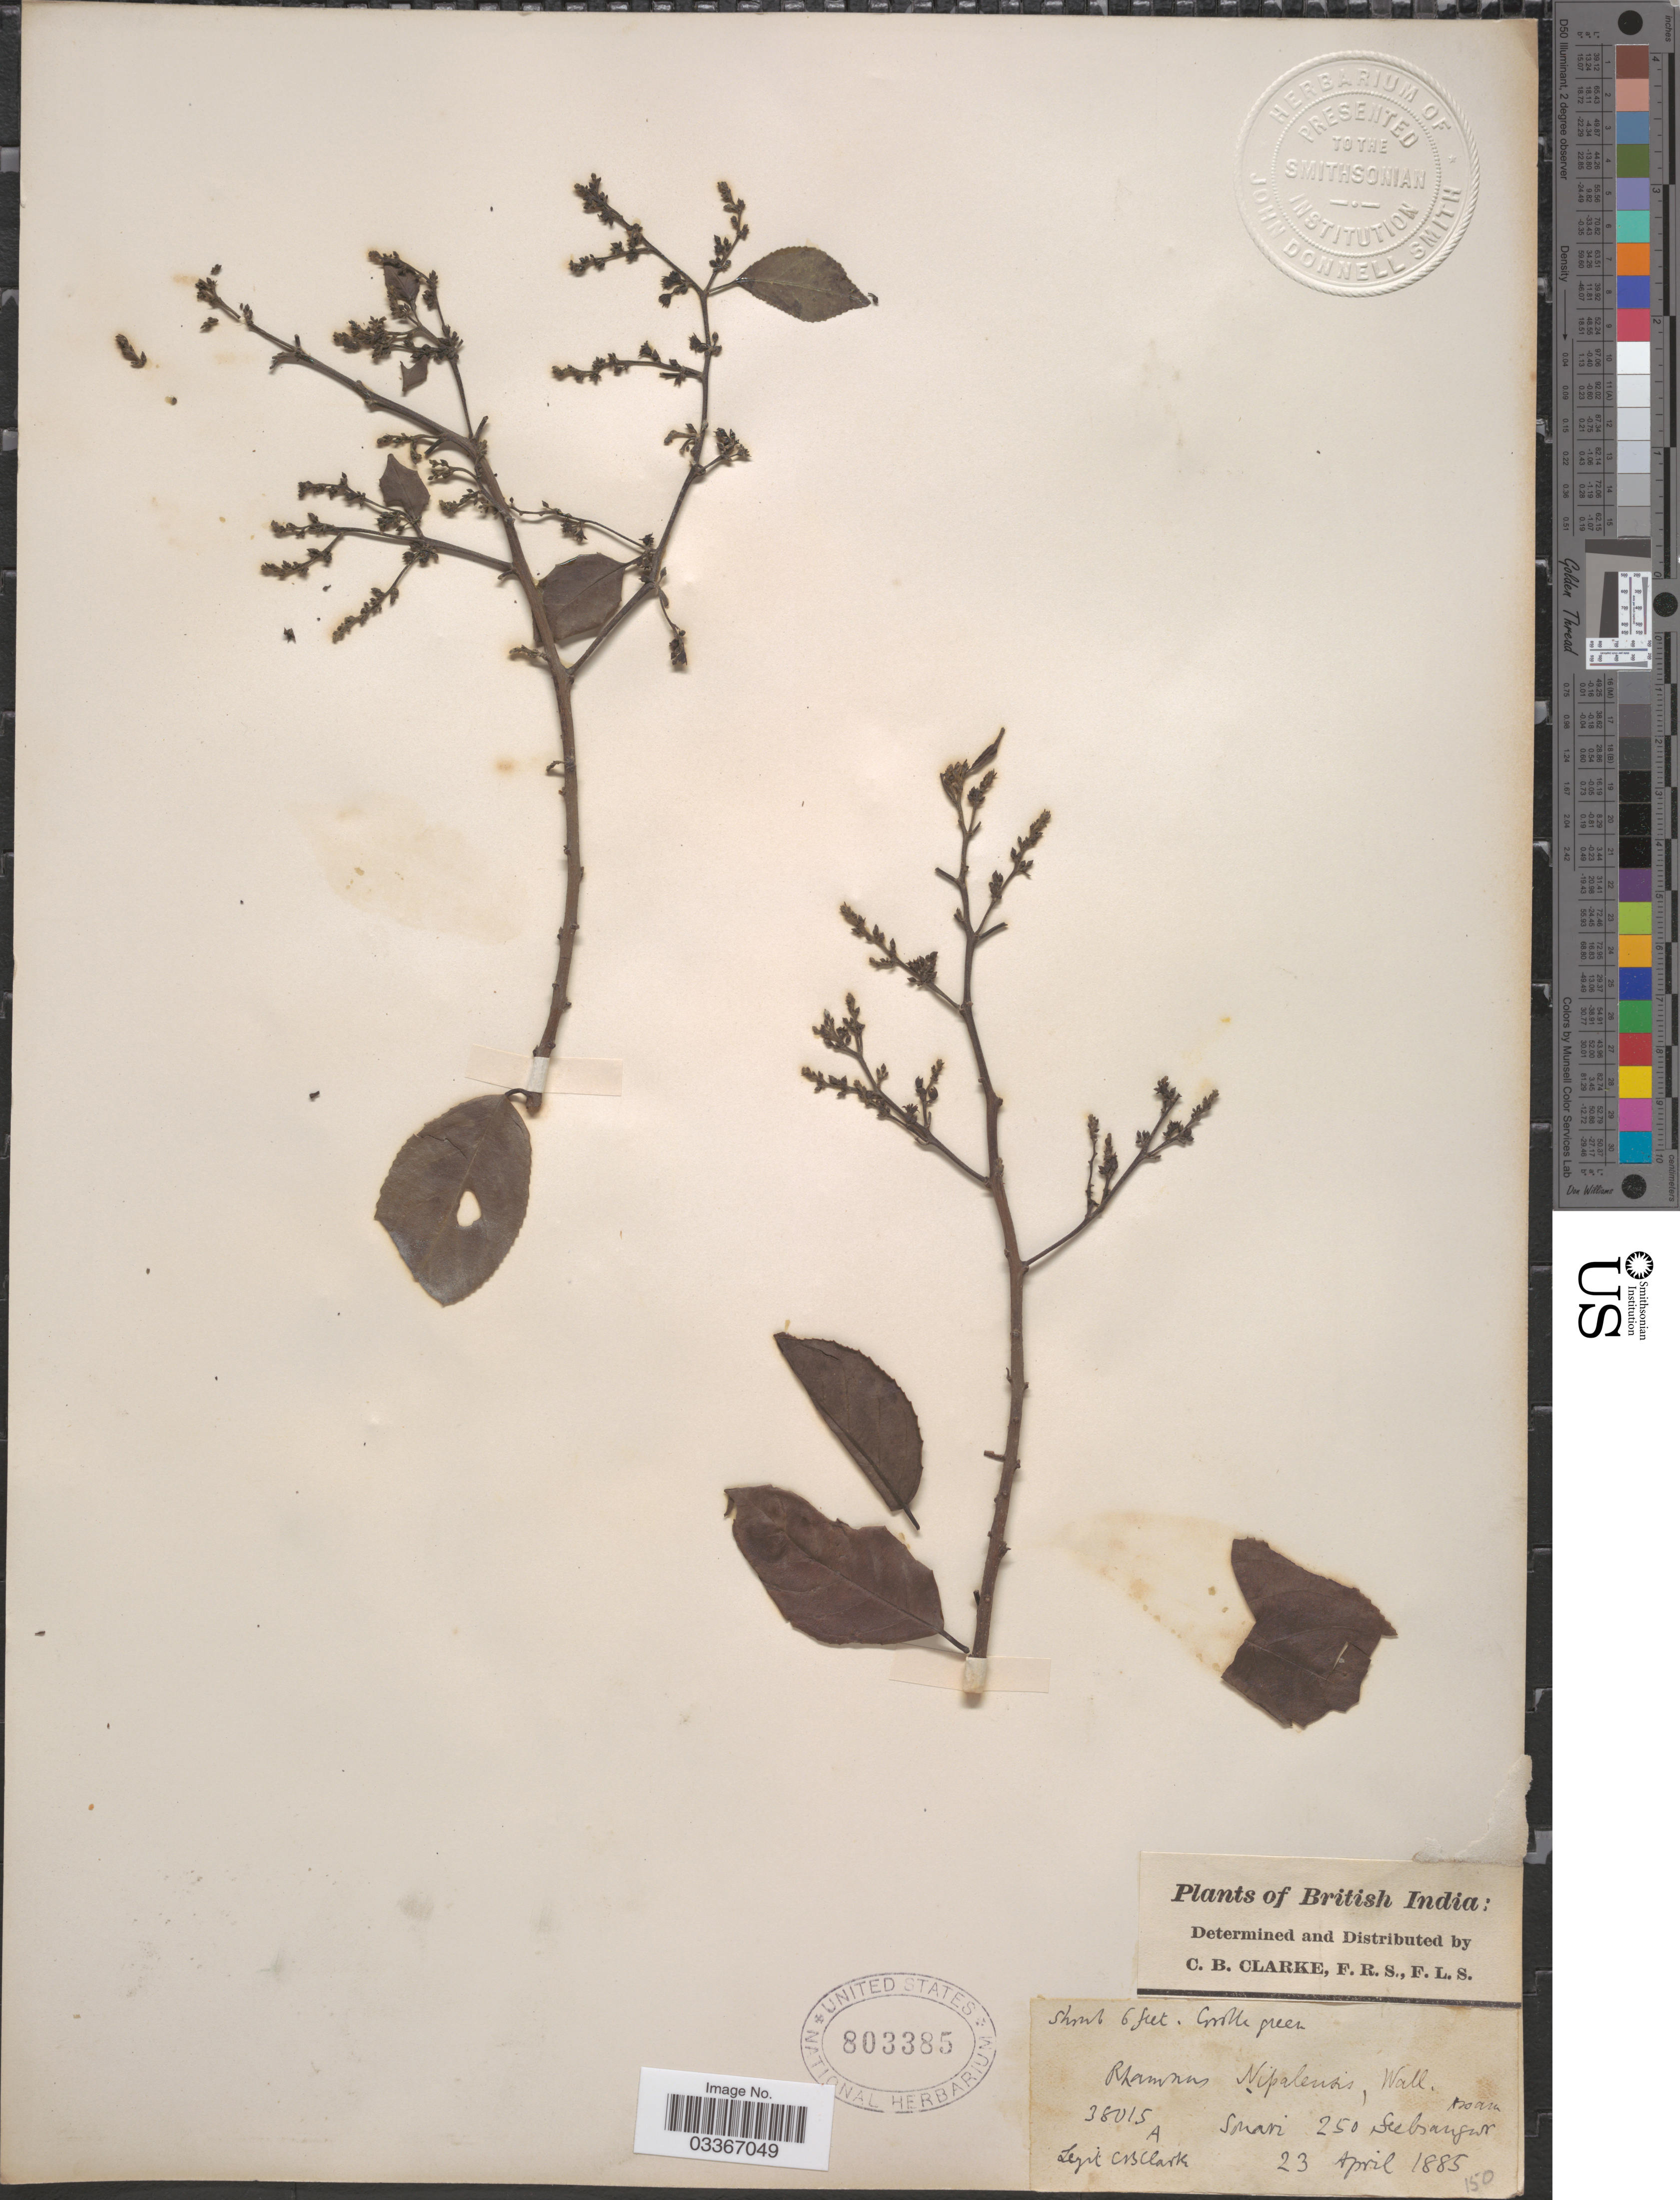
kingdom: Plantae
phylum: Tracheophyta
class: Magnoliopsida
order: Rosales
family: Rhamnaceae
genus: Rhamnus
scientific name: Rhamnus nepalensis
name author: (Wall.) M.A. Lawson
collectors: C. B. Clarke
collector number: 38015A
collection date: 1885-04-23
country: India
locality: British India. Sonari Sebrangor. [interpreted] Khasia.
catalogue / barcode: US 803385